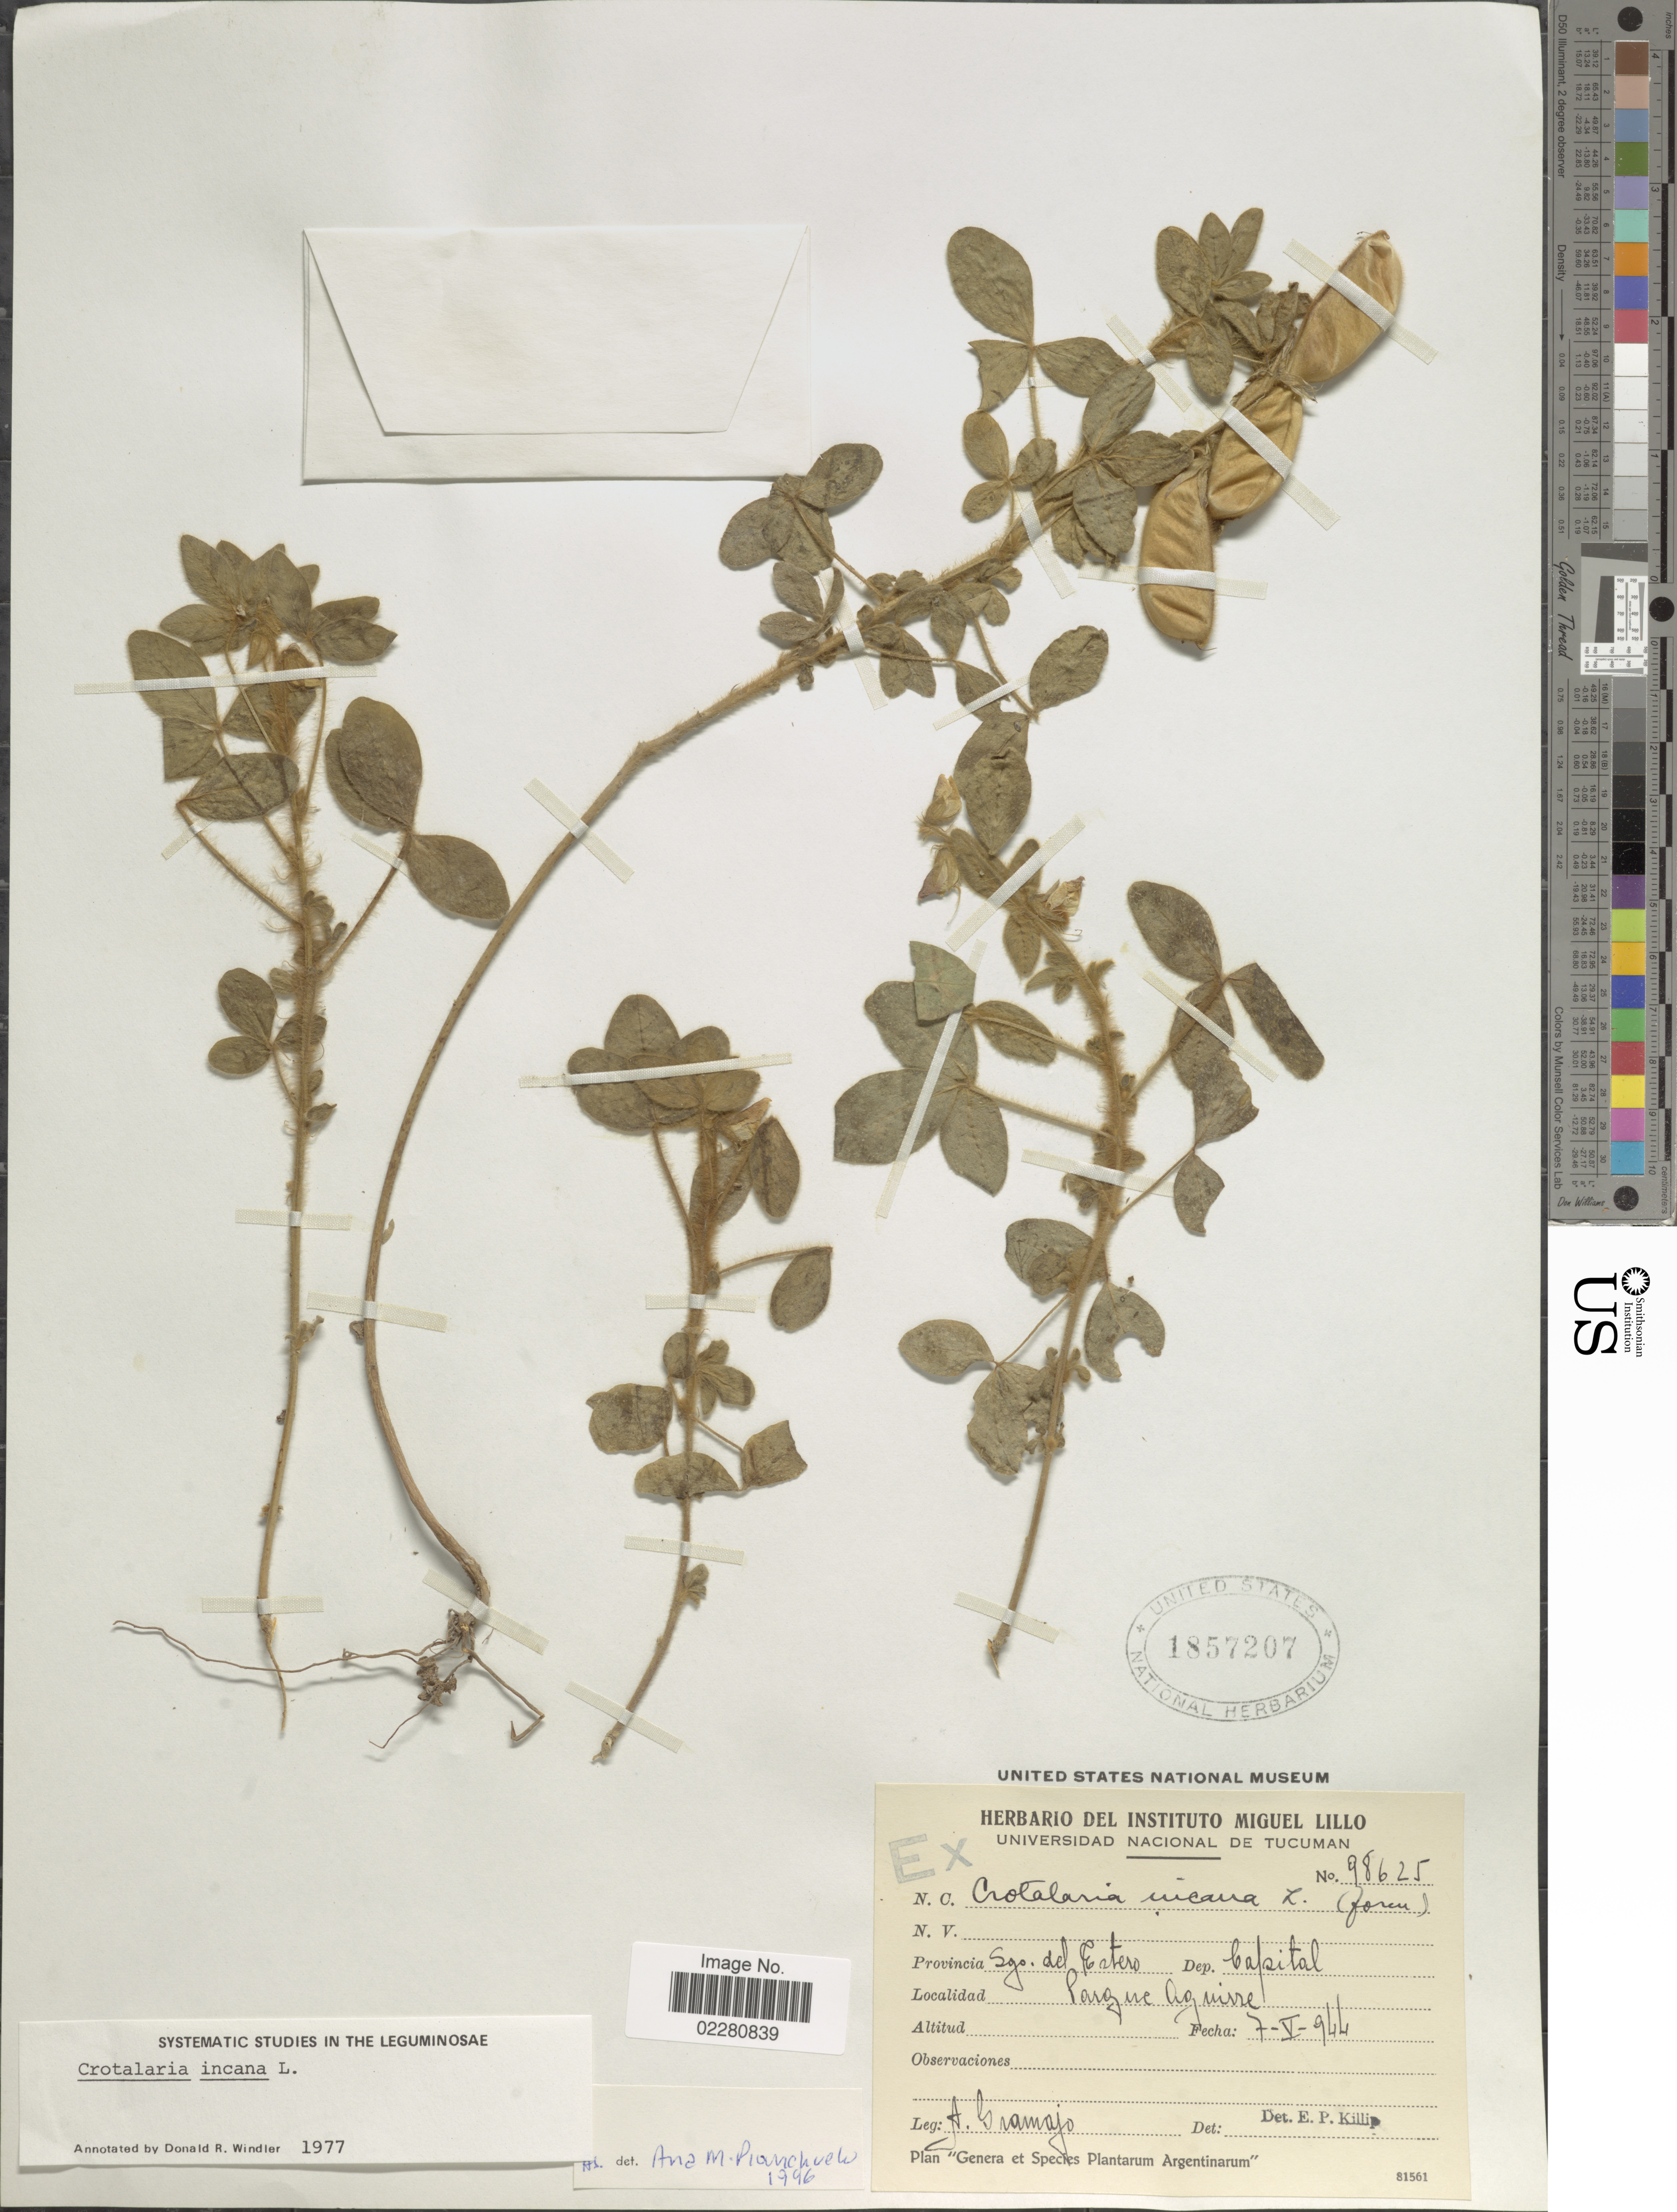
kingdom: Plantae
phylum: Tracheophyta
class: Magnoliopsida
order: Fabales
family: Fabaceae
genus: Crotalaria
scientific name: Crotalaria incana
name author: L.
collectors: A. Gramajo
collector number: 98625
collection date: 1944-05-07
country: Argentina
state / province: Santiago del Estero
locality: Provincia Sgo. del Estero. Dep. Capital. Parque Aguirre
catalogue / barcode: US 1857207